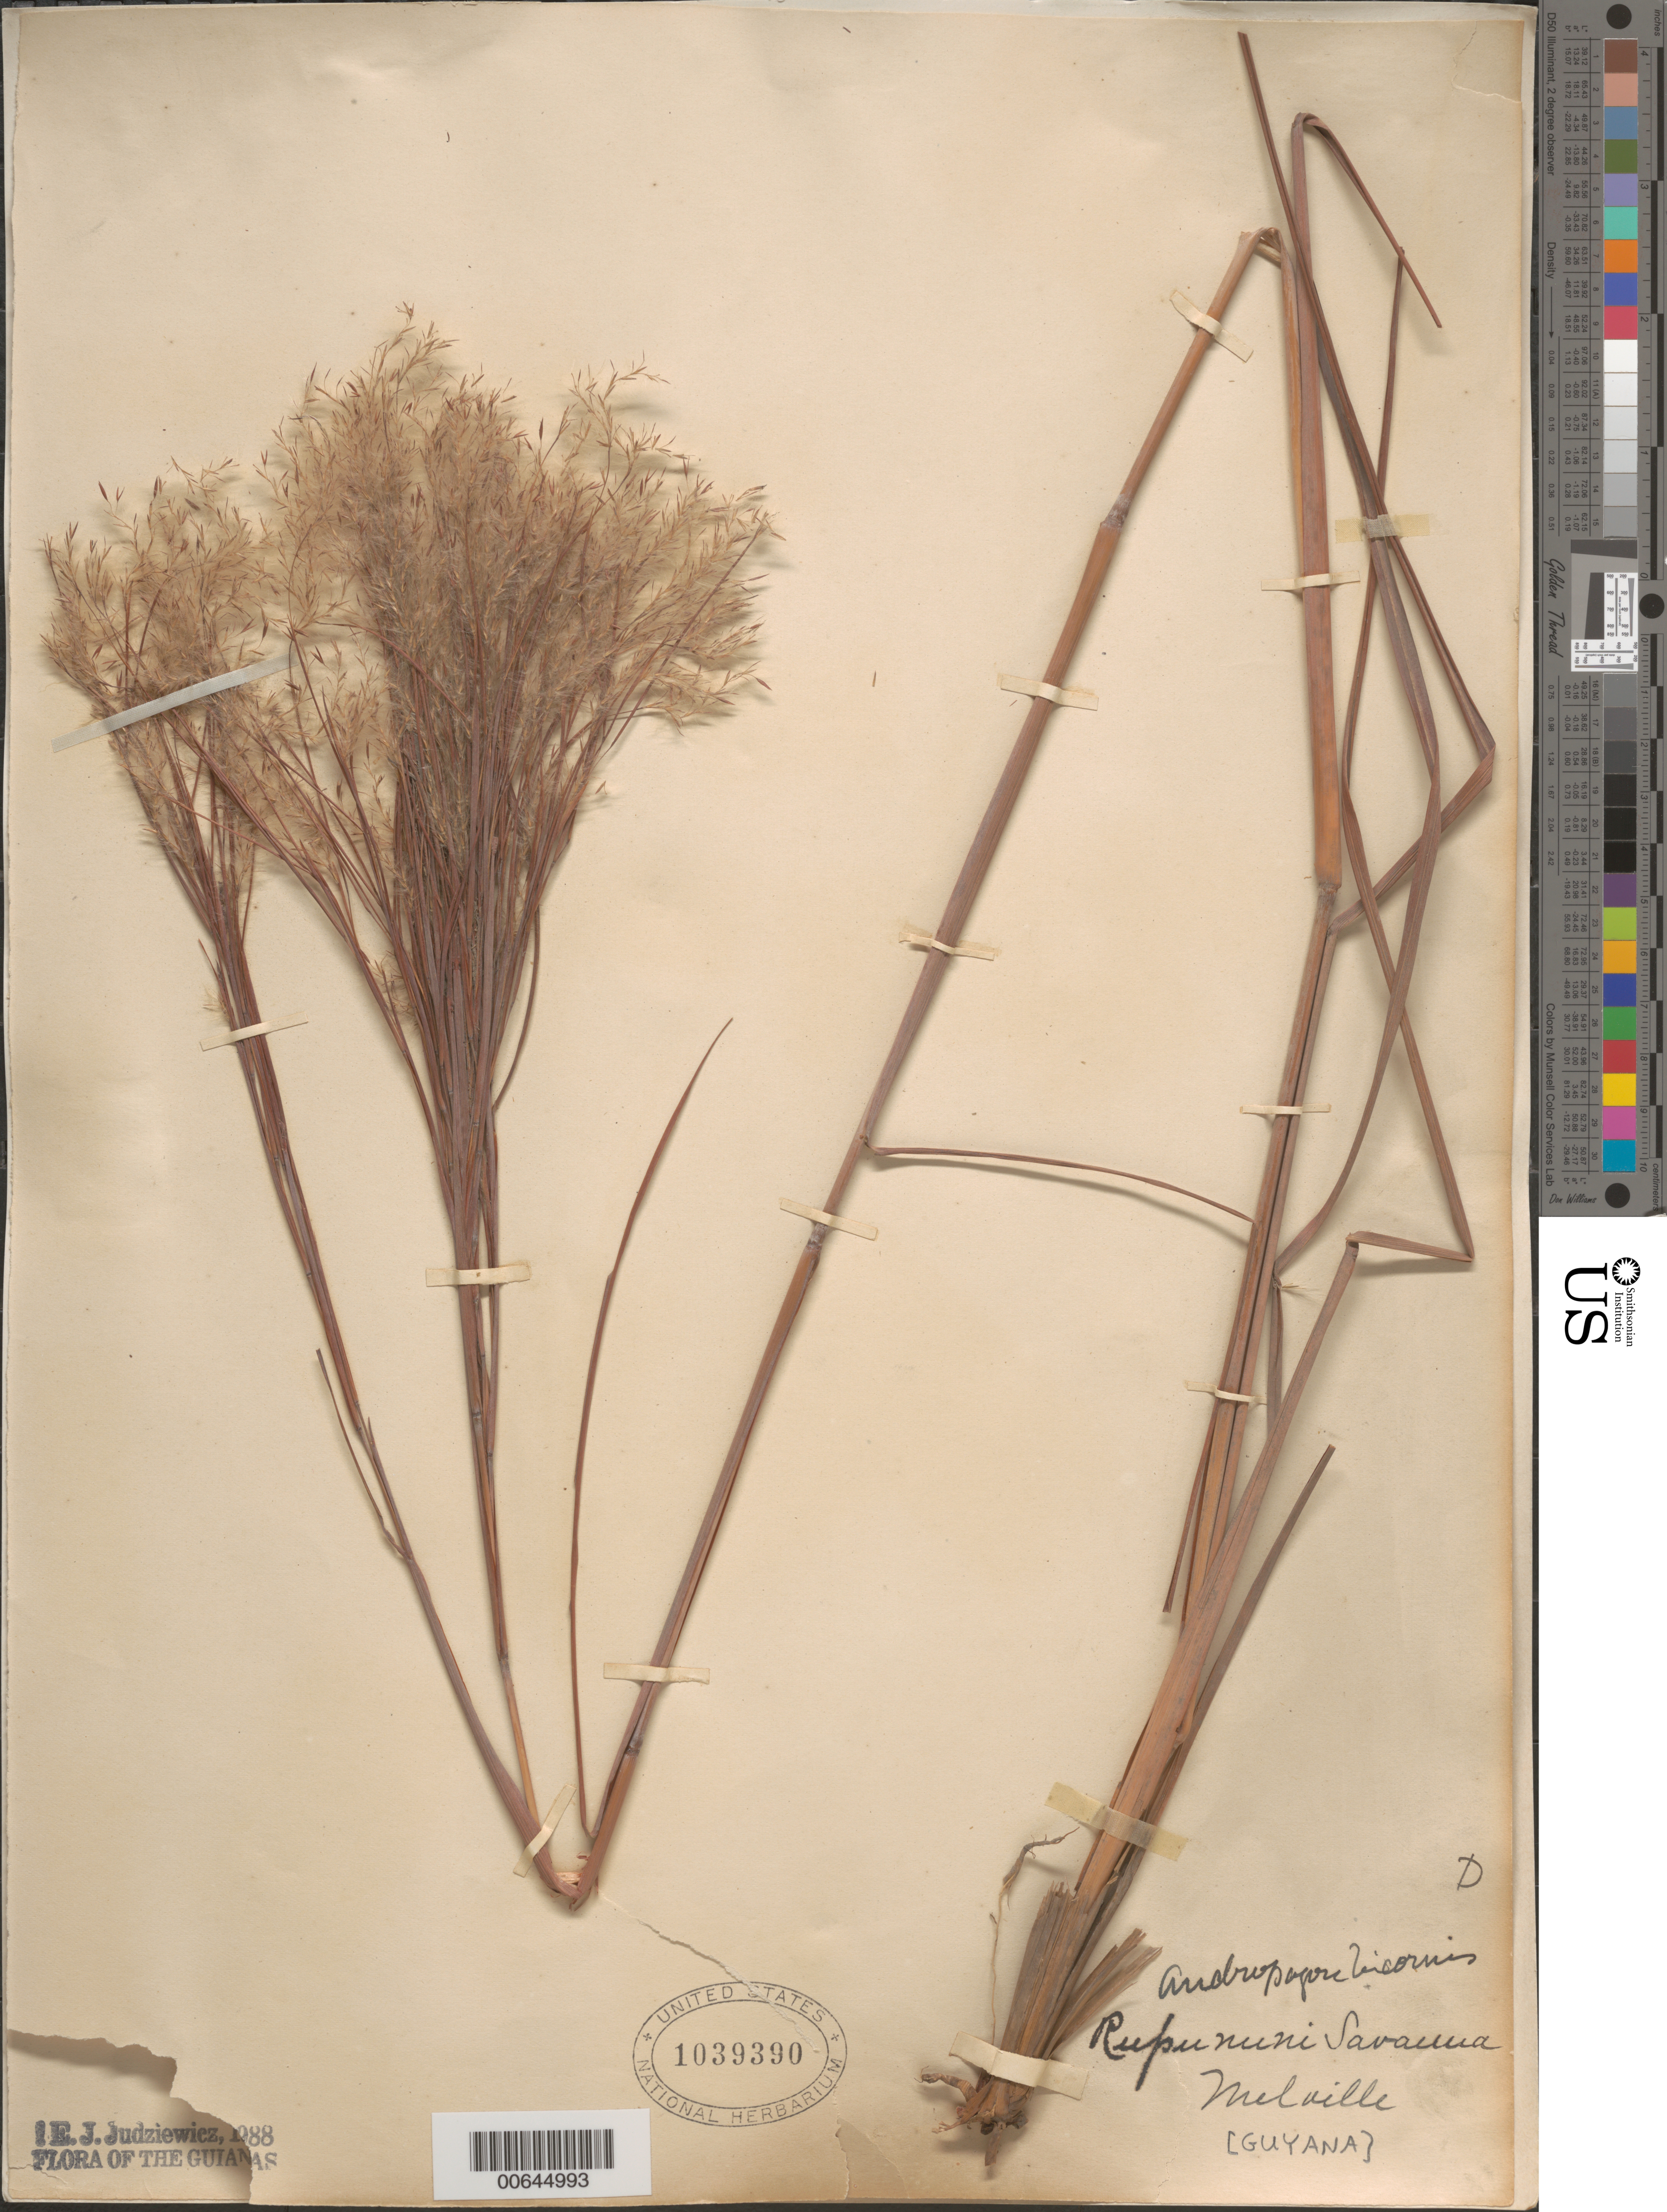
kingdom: Plantae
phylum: Tracheophyta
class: Liliopsida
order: Poales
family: Poaceae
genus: Andropogon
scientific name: Andropogon bicornis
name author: L.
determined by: Judziewicz, E. J.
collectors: H. Melville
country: Guyana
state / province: U. Takutu-U. Essequibo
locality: Rupununi Savanna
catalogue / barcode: US 1039390